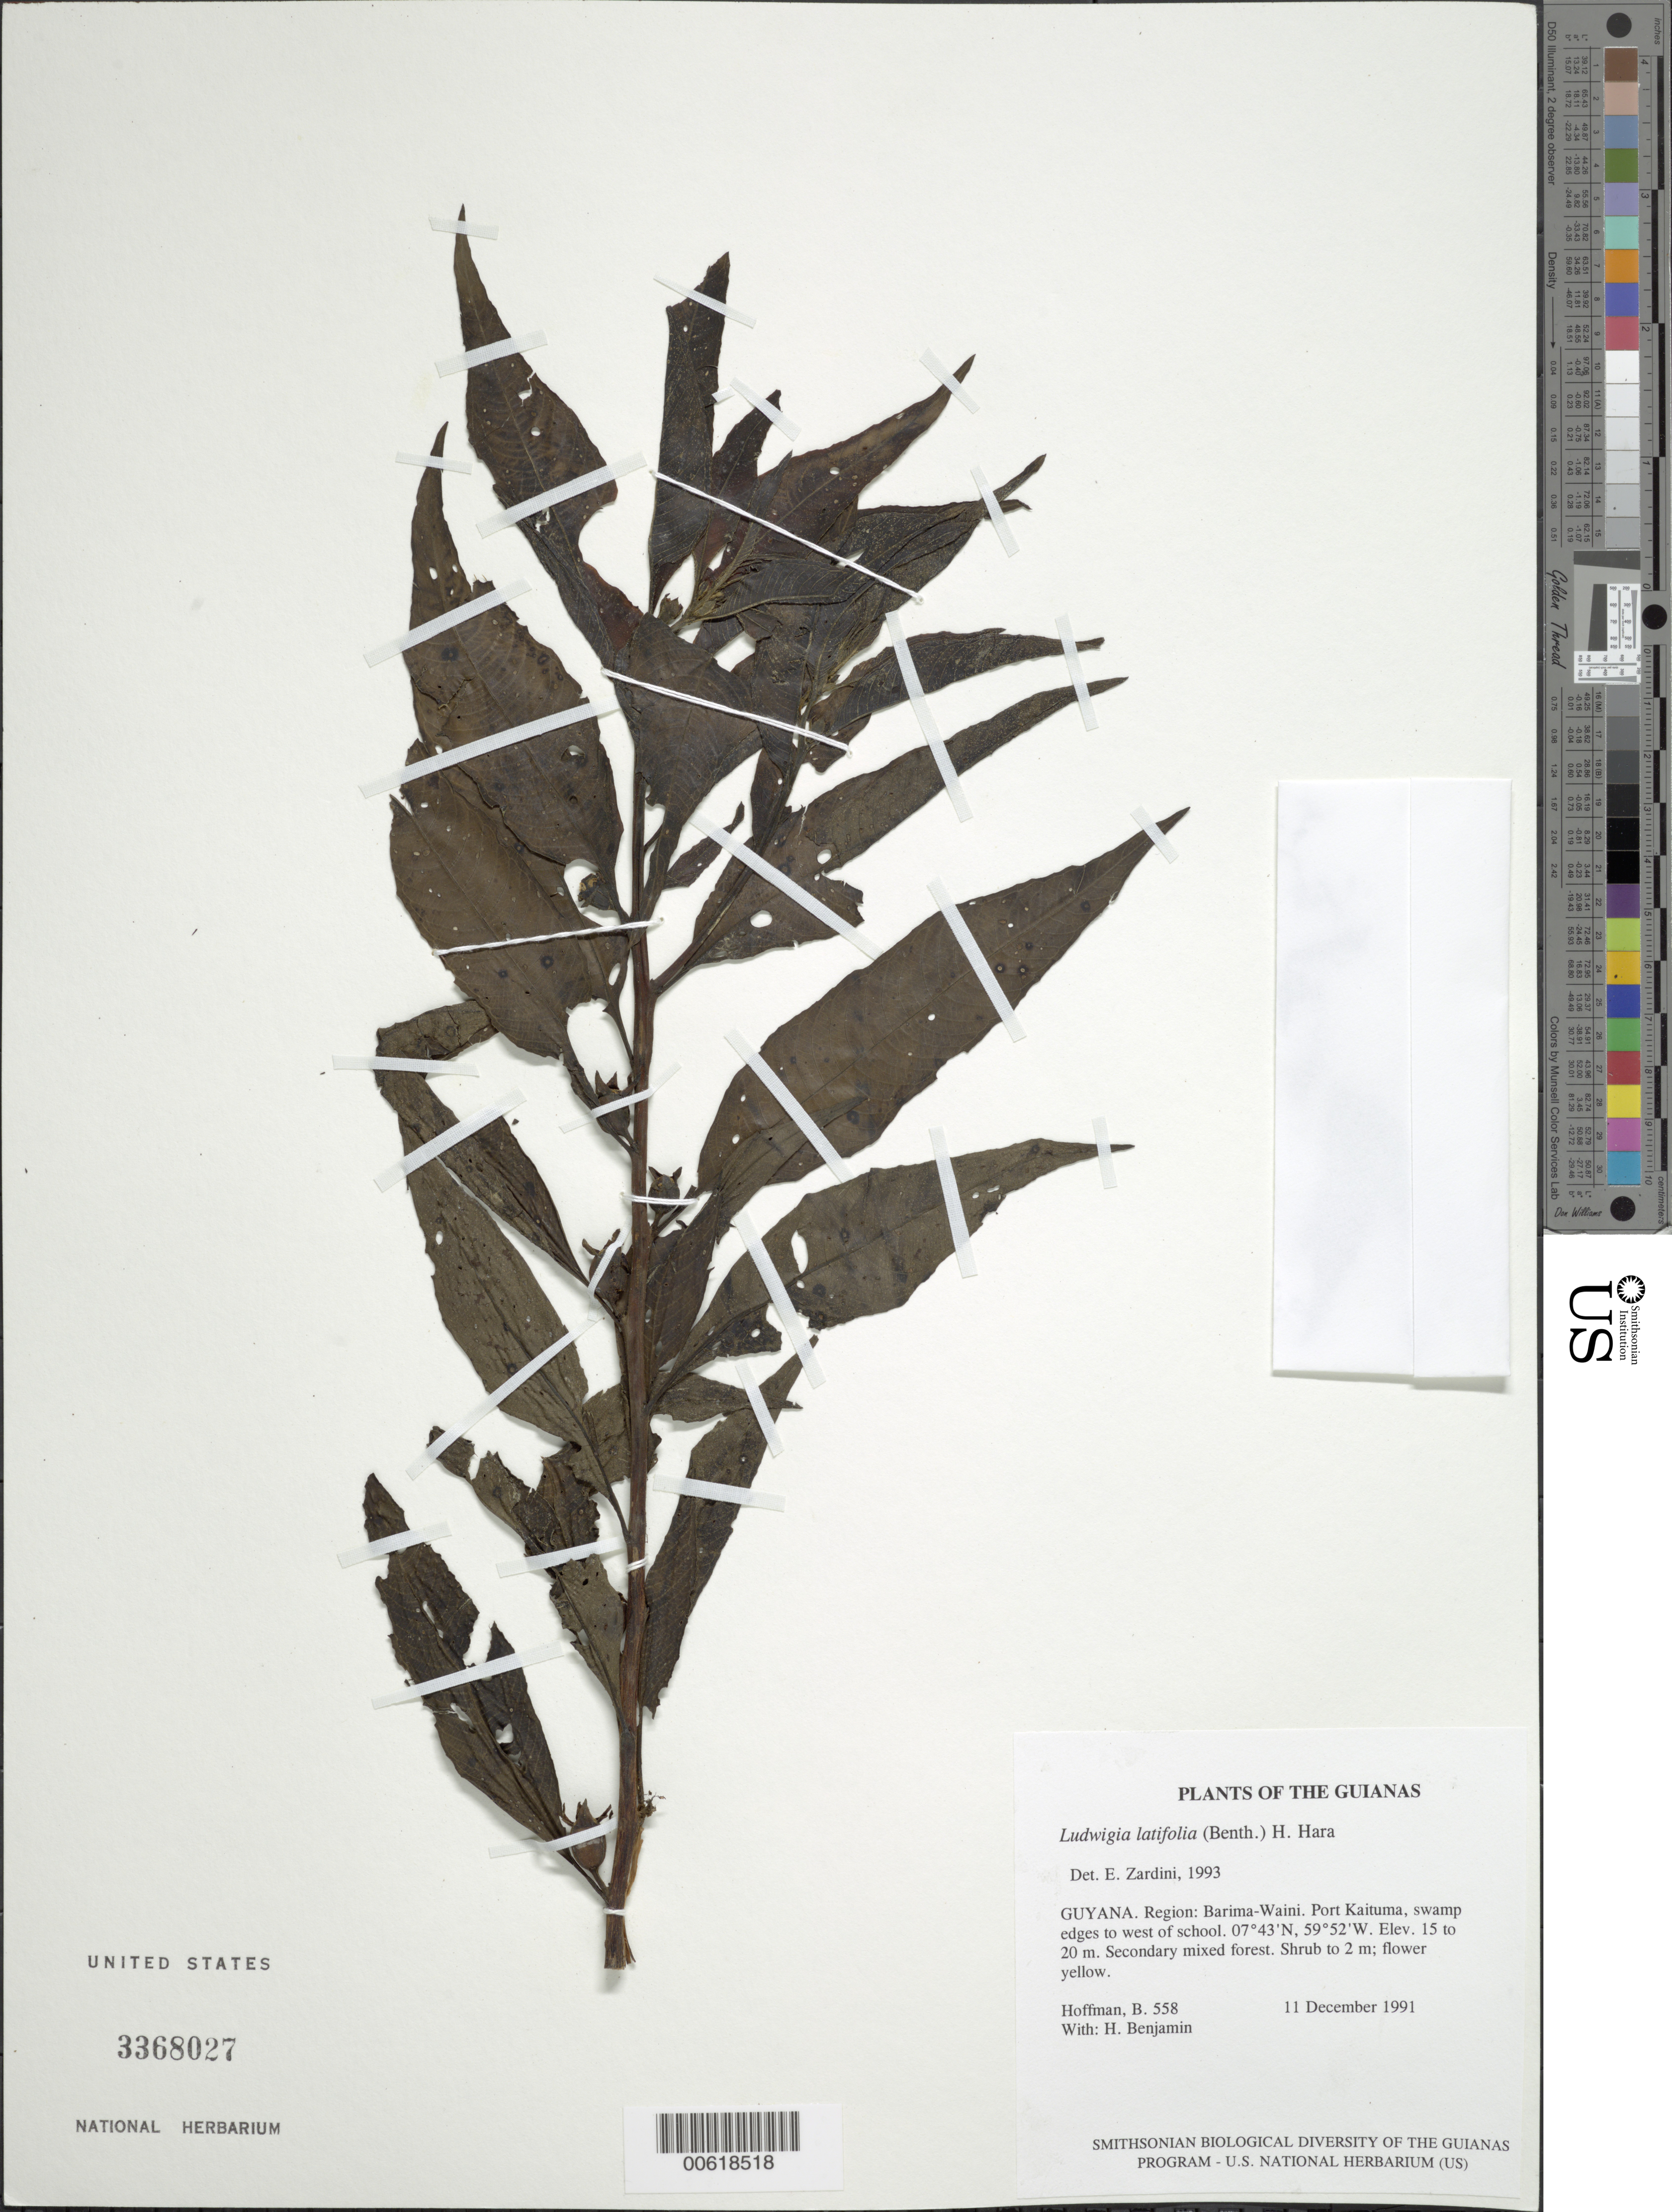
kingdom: Plantae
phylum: Tracheophyta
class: Magnoliopsida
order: Myrtales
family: Onagraceae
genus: Ludwigia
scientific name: Ludwigia latifolia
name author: (Benth.) H. Hara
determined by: Zardini, E. M.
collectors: B. Hoffman & H. Benjamin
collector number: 558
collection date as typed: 11 December 1991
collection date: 1991-12-11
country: Guyana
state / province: Barima-Waini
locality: Port Kaituma, swamp edges to west of school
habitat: Secondary mixed forest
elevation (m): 15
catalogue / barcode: US 3368027